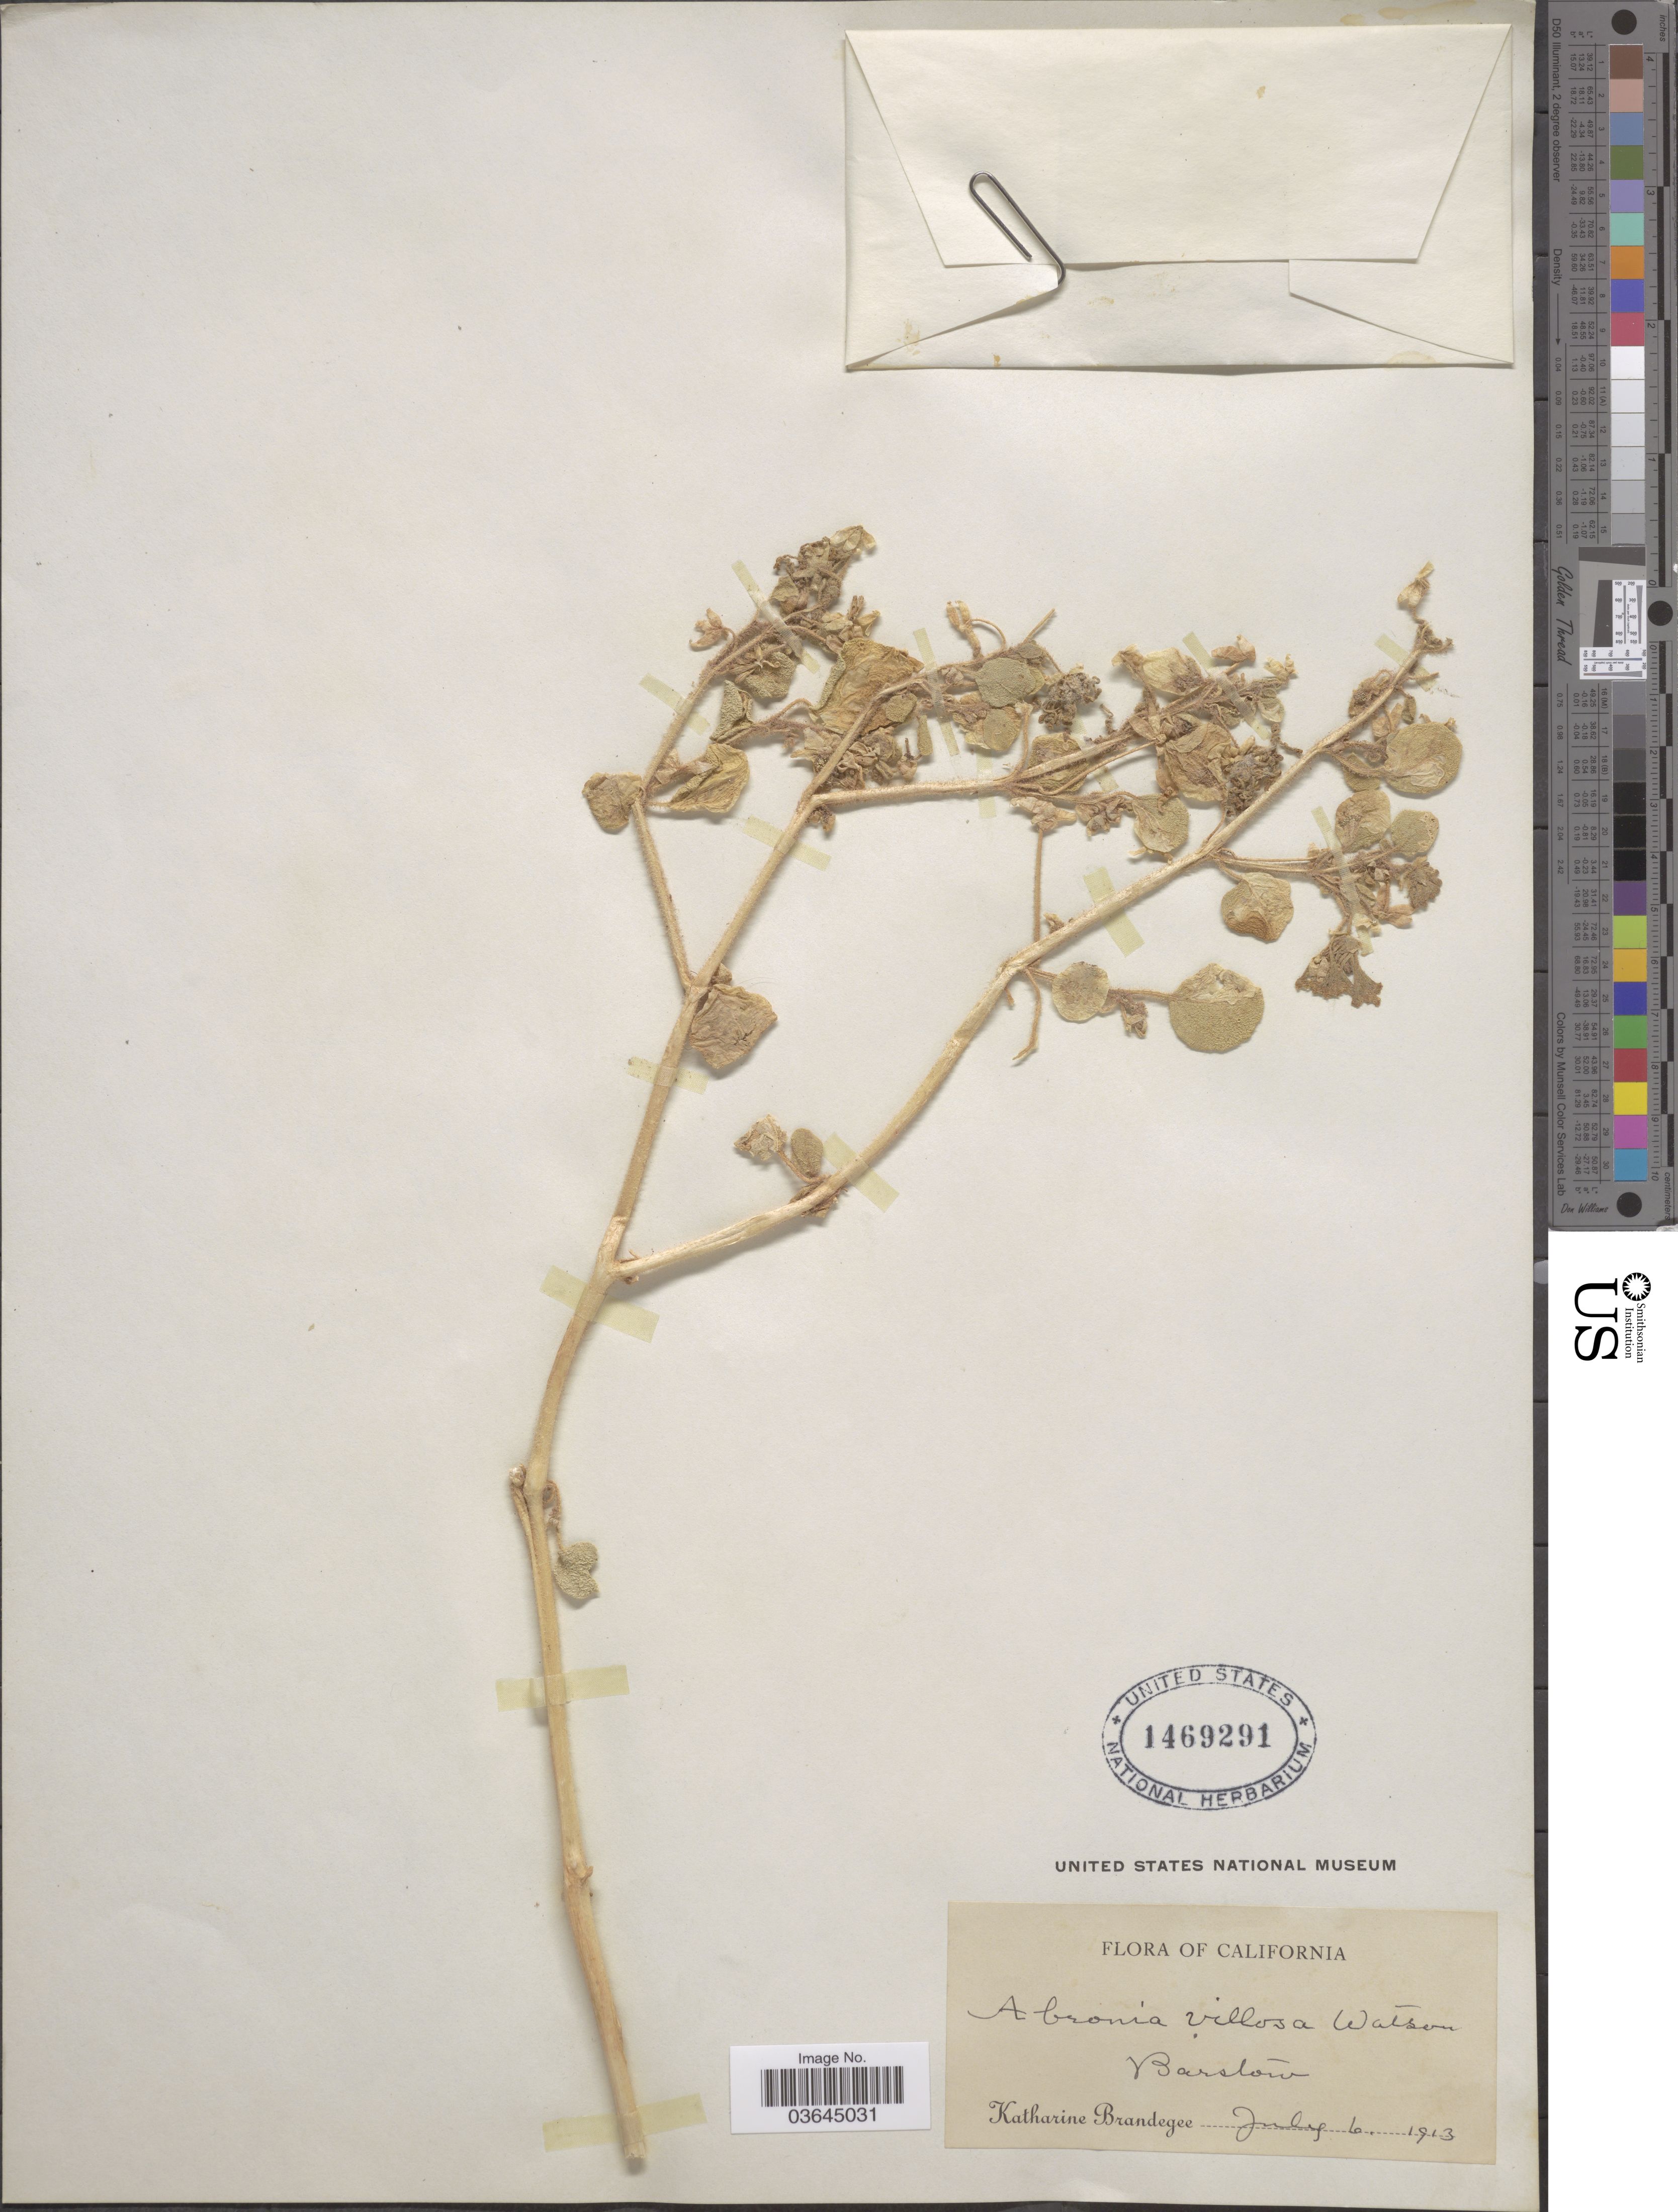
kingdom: Plantae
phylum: Tracheophyta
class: Magnoliopsida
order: Caryophyllales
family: Nyctaginaceae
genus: Abronia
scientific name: Abronia villosa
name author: S. Watson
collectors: M. K. Brandegee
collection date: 1913-07-06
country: United States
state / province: California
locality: Barstow.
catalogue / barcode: US 1469291